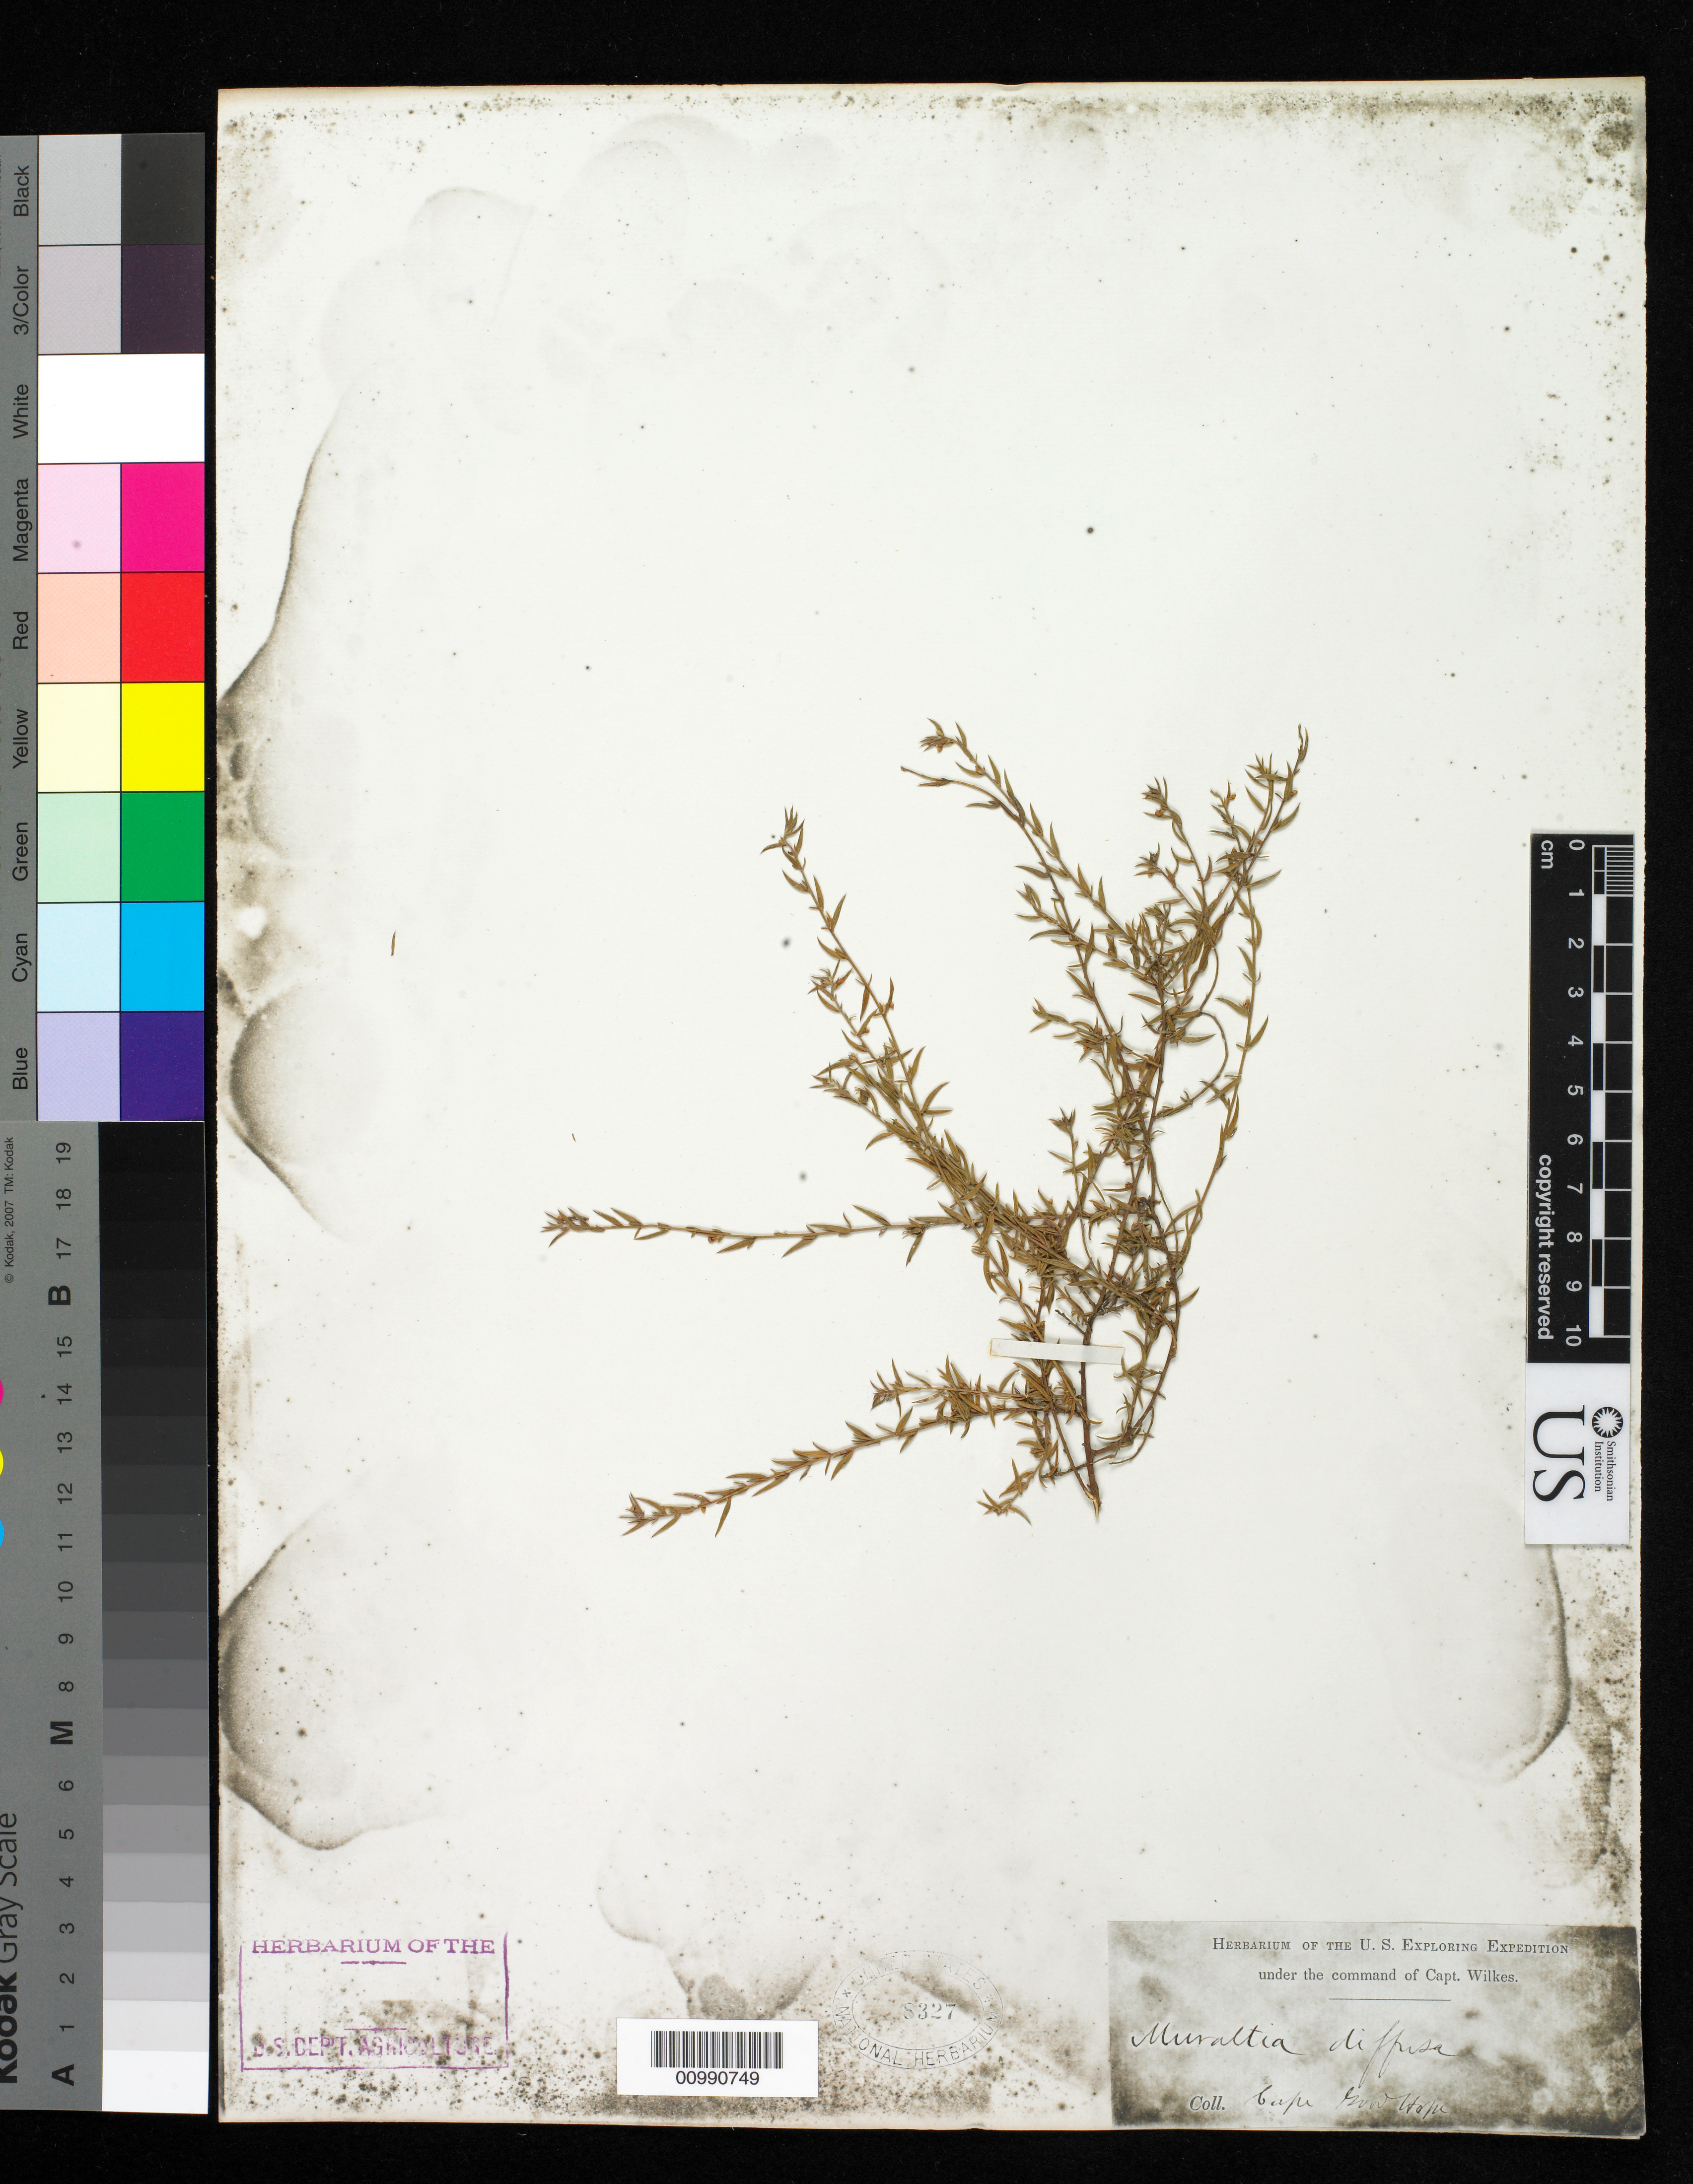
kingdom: Plantae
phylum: Tracheophyta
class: Magnoliopsida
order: Fabales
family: Polygalaceae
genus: Muraltia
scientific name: Muraltia diffusa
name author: DC.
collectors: Wilkes Explor. Exped.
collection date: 1838/1842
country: South Africa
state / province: Western Cape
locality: Cape of Good Hope. Cape Town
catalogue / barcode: US 8327